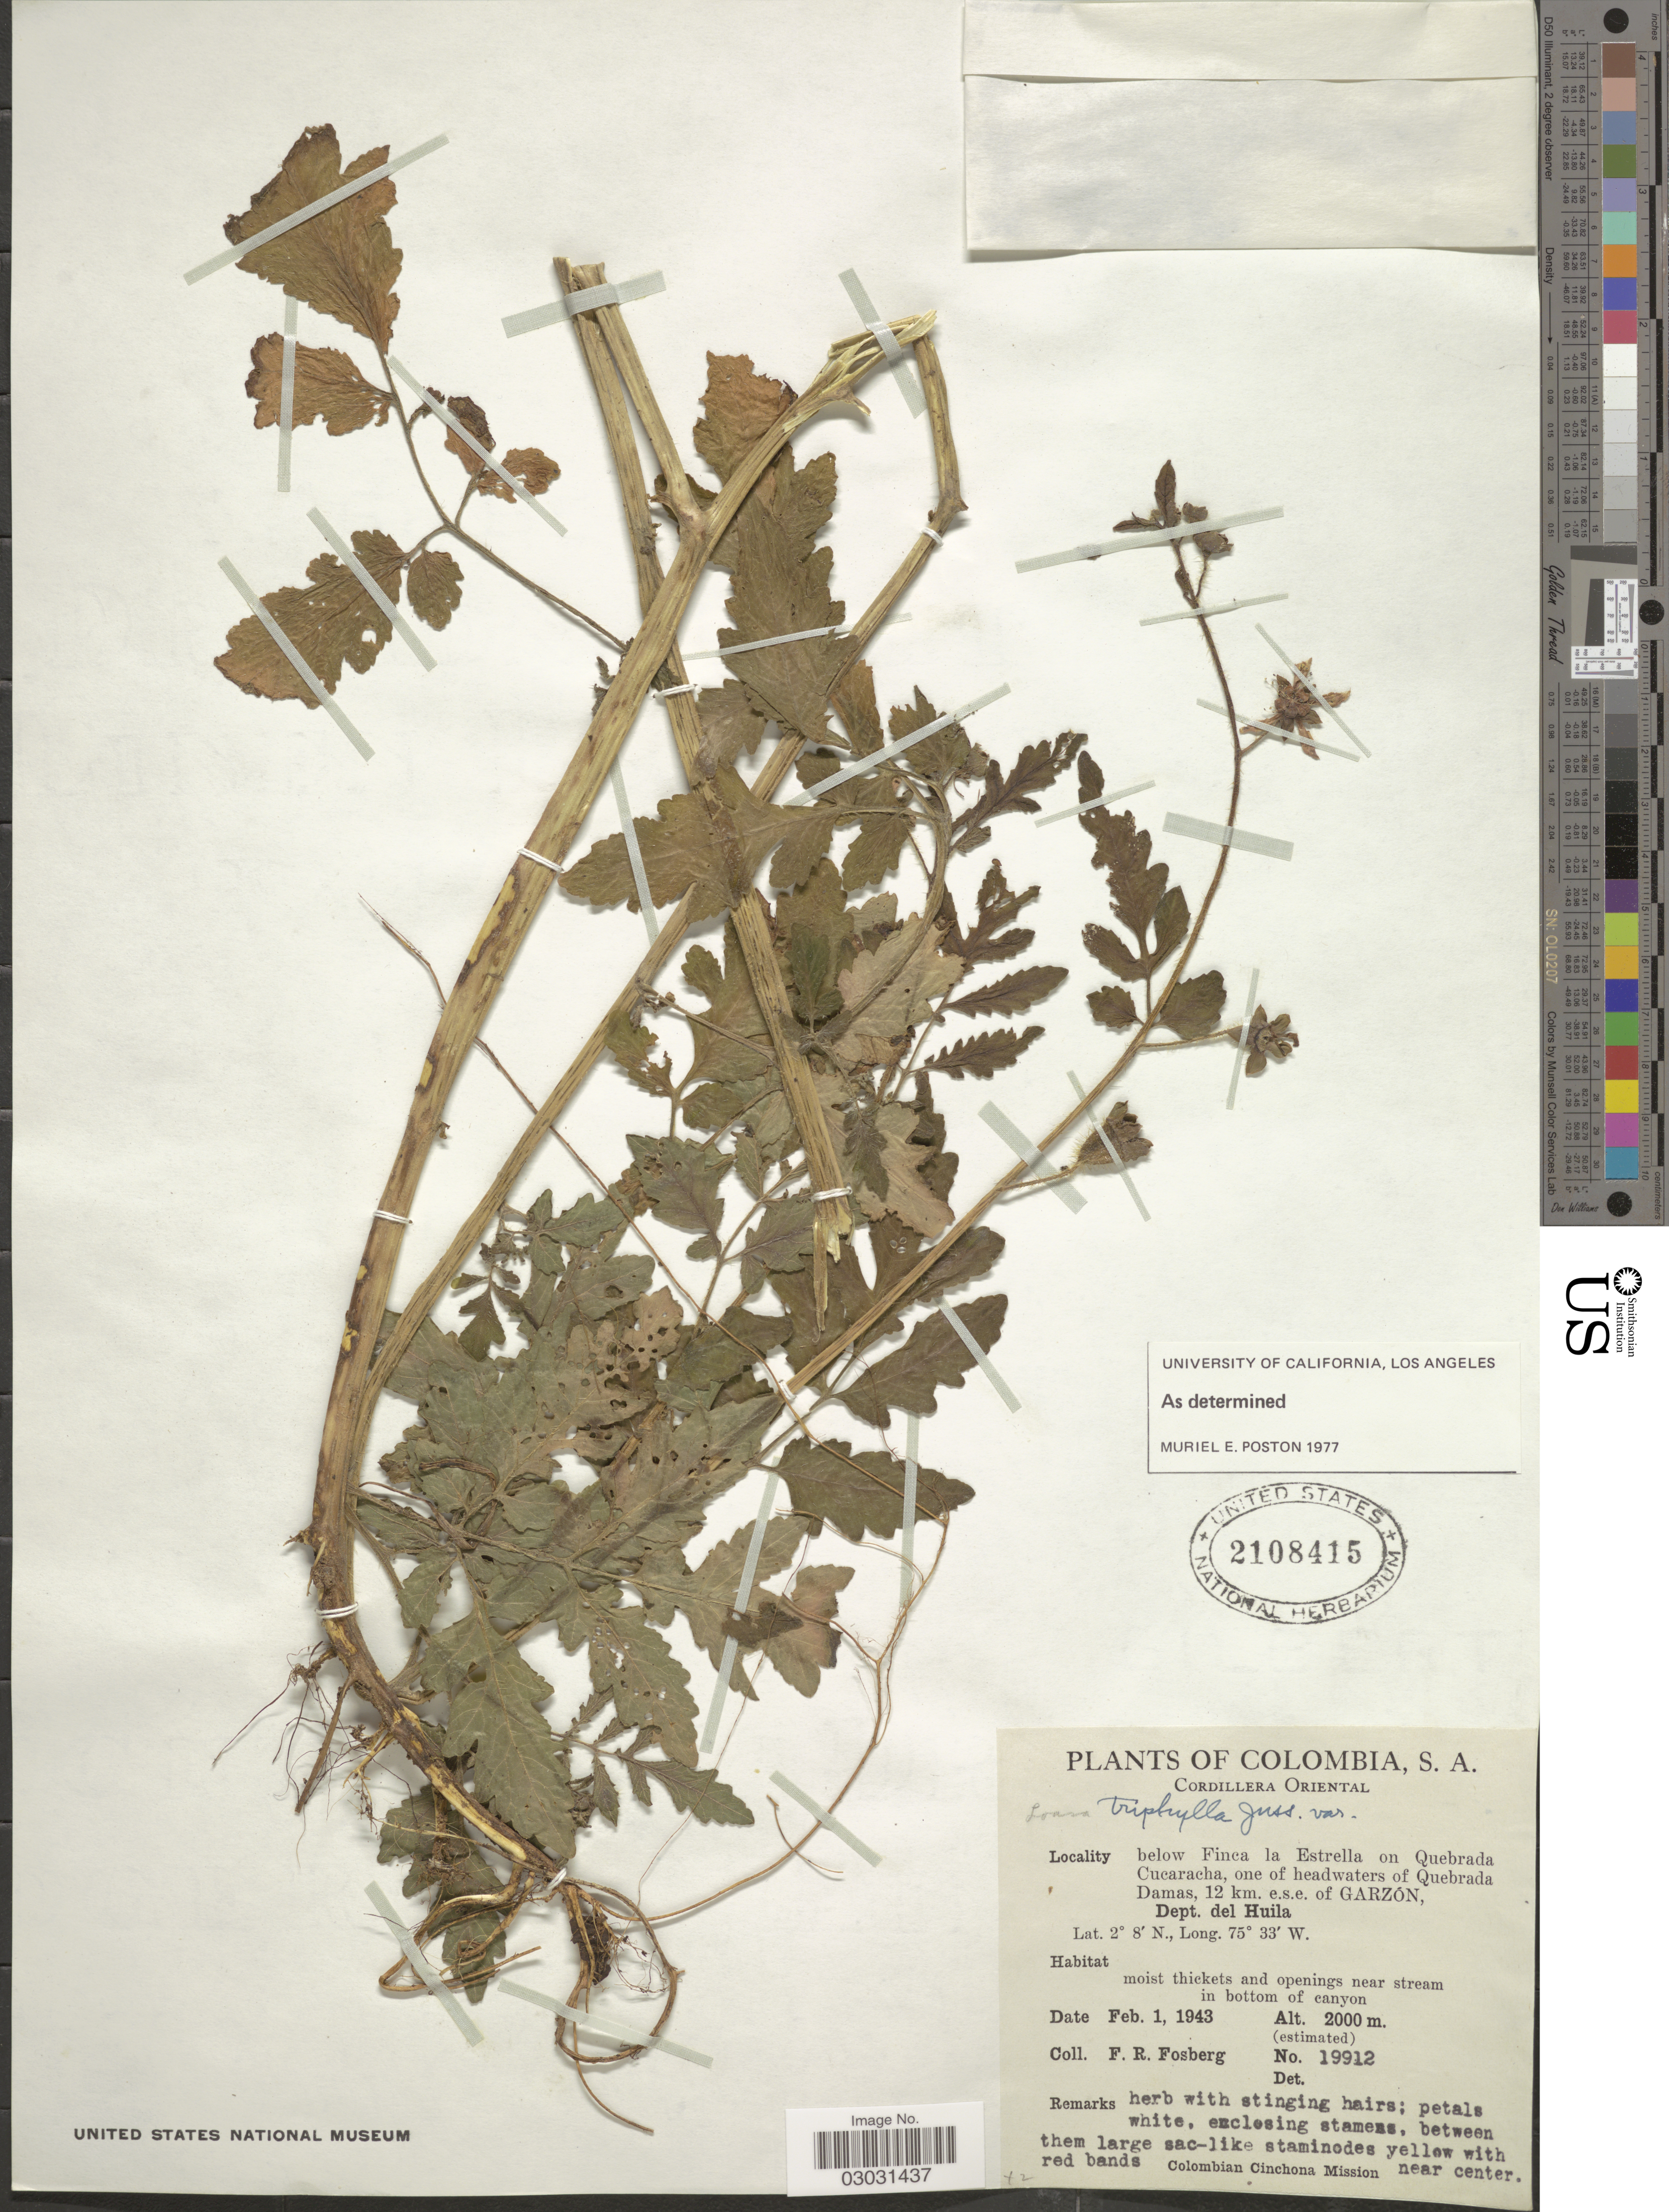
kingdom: Plantae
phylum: Tracheophyta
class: Magnoliopsida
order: Cornales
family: Loasaceae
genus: Nasa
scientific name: Nasa triphylla subsp. papaverifolia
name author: (Kunth) Weigand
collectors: F. R. Fosberg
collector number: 19912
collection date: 1943-02-01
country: Colombia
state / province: Huila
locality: Cordillera Oriental. Below Finca la Estrella on Quebrada Cucaracha, one of headwaters of Quebrada Damas, 12 km. e.s.e. of Garzón,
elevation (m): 2000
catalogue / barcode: US 2108415